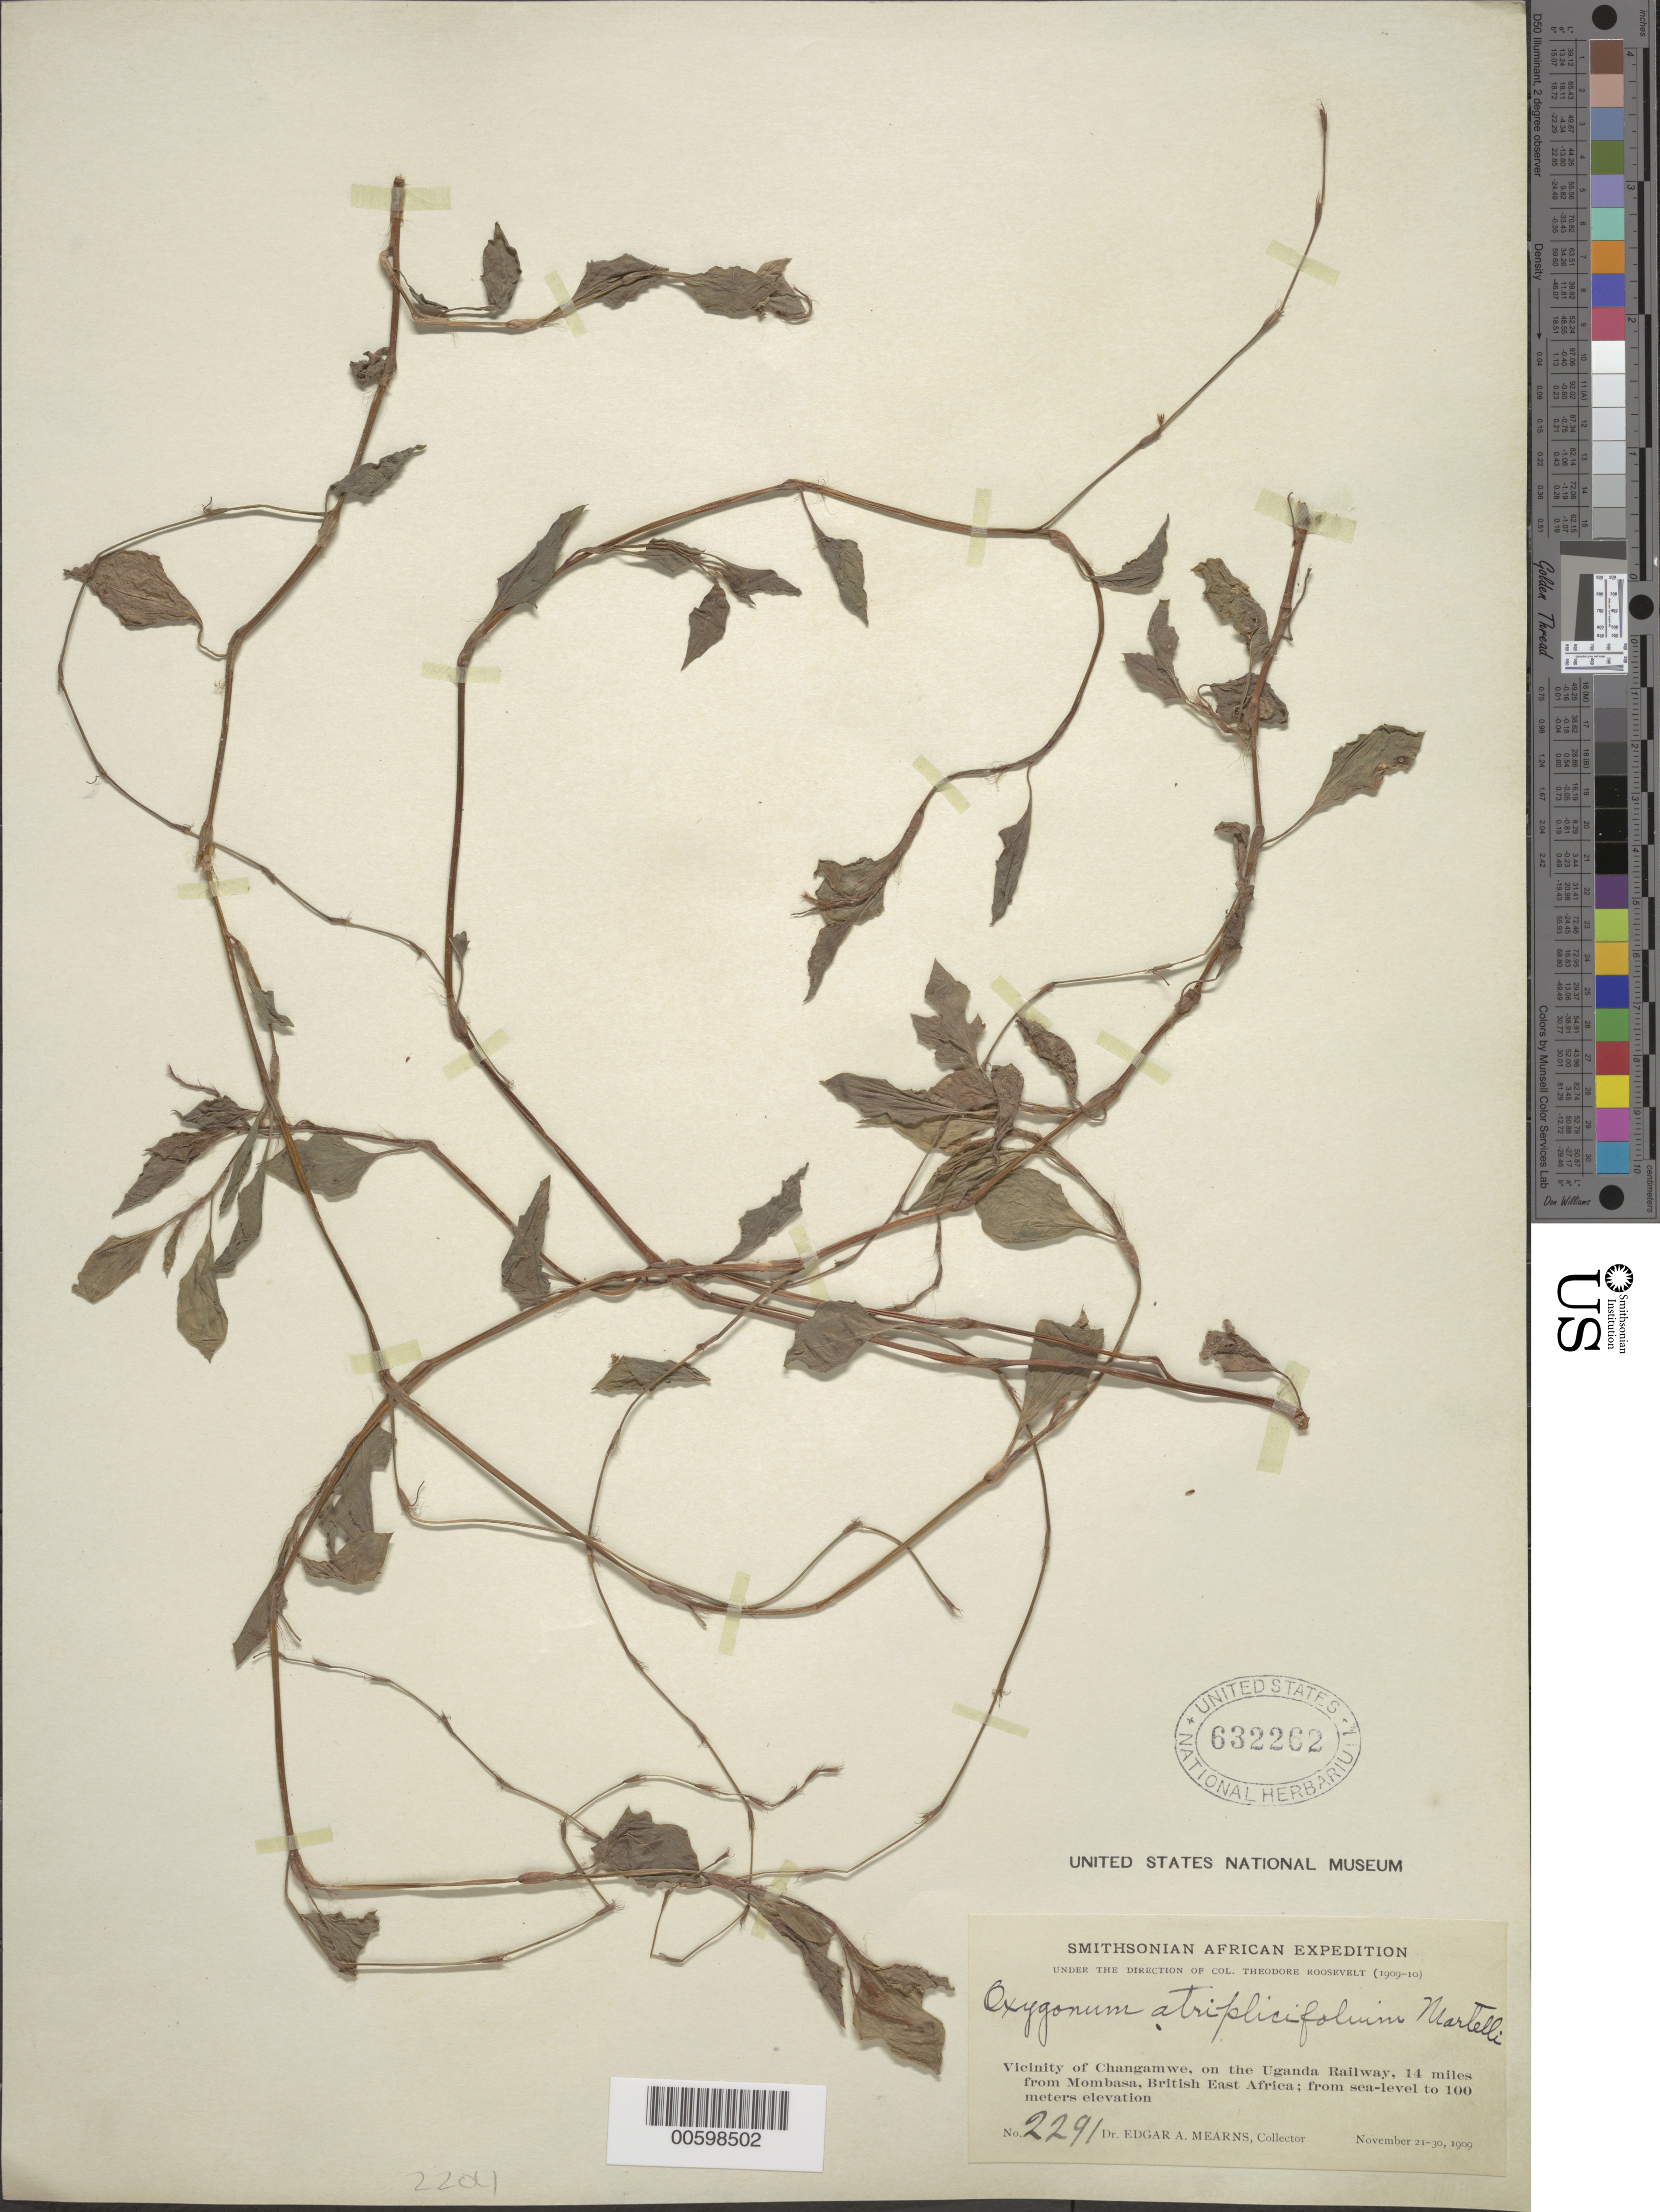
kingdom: Plantae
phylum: Tracheophyta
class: Magnoliopsida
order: Caryophyllales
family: Polygonaceae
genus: Polygonum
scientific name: Polygonum atriplicifolium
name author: Martelli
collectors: E. A. Mearns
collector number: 2291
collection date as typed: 21 Nov 1909 to 30 Nov 1909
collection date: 1909-11-21/1909-11-30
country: Kenya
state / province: Kilifi / Kwale / Mombasa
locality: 14 miles from Mombasa, Changamwe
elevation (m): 0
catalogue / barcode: US 632262